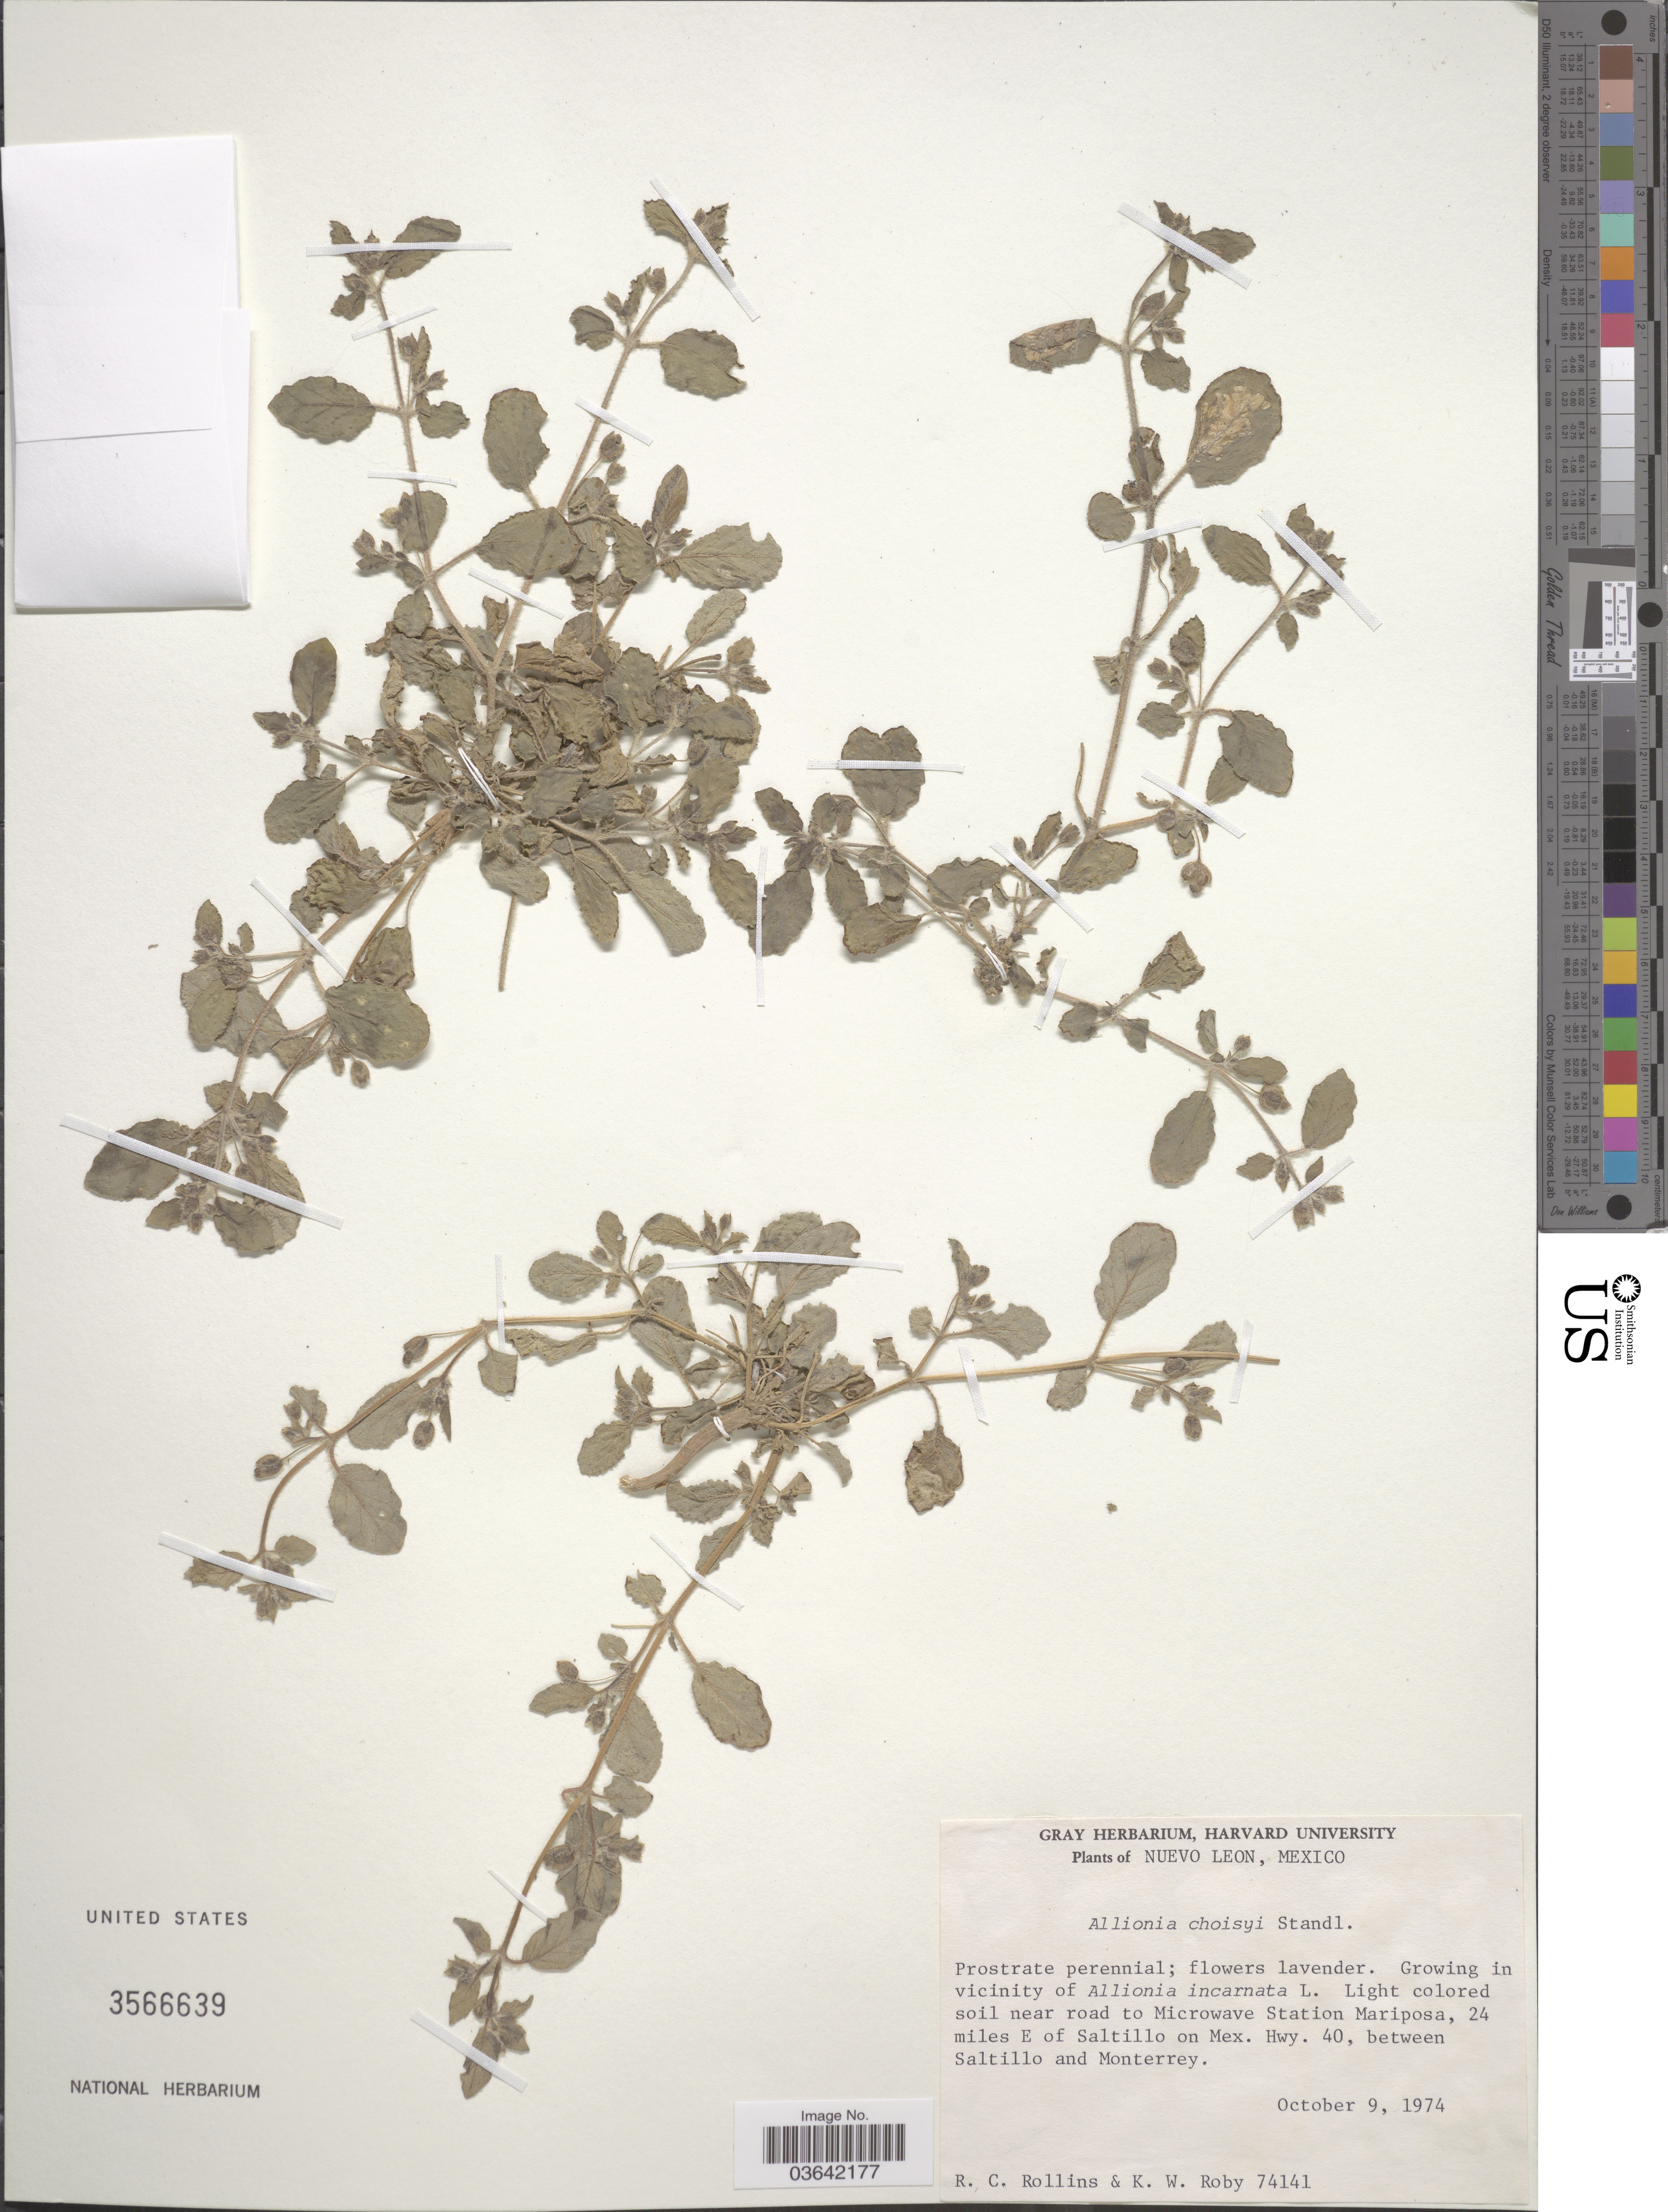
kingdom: Plantae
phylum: Tracheophyta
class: Magnoliopsida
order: Caryophyllales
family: Nyctaginaceae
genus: Allionia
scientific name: Allionia choisyi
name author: Standl.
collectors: R. C. Rollins & K. W. Roby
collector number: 74141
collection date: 1974-10-09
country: Mexico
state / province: Nuevo León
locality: Near road to Microwave Station Mariposa, 24 miles E of Saltillo on Mex. Hwy. 40, between Saltillo and Monterrey.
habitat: light colored soil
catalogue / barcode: US 3566639